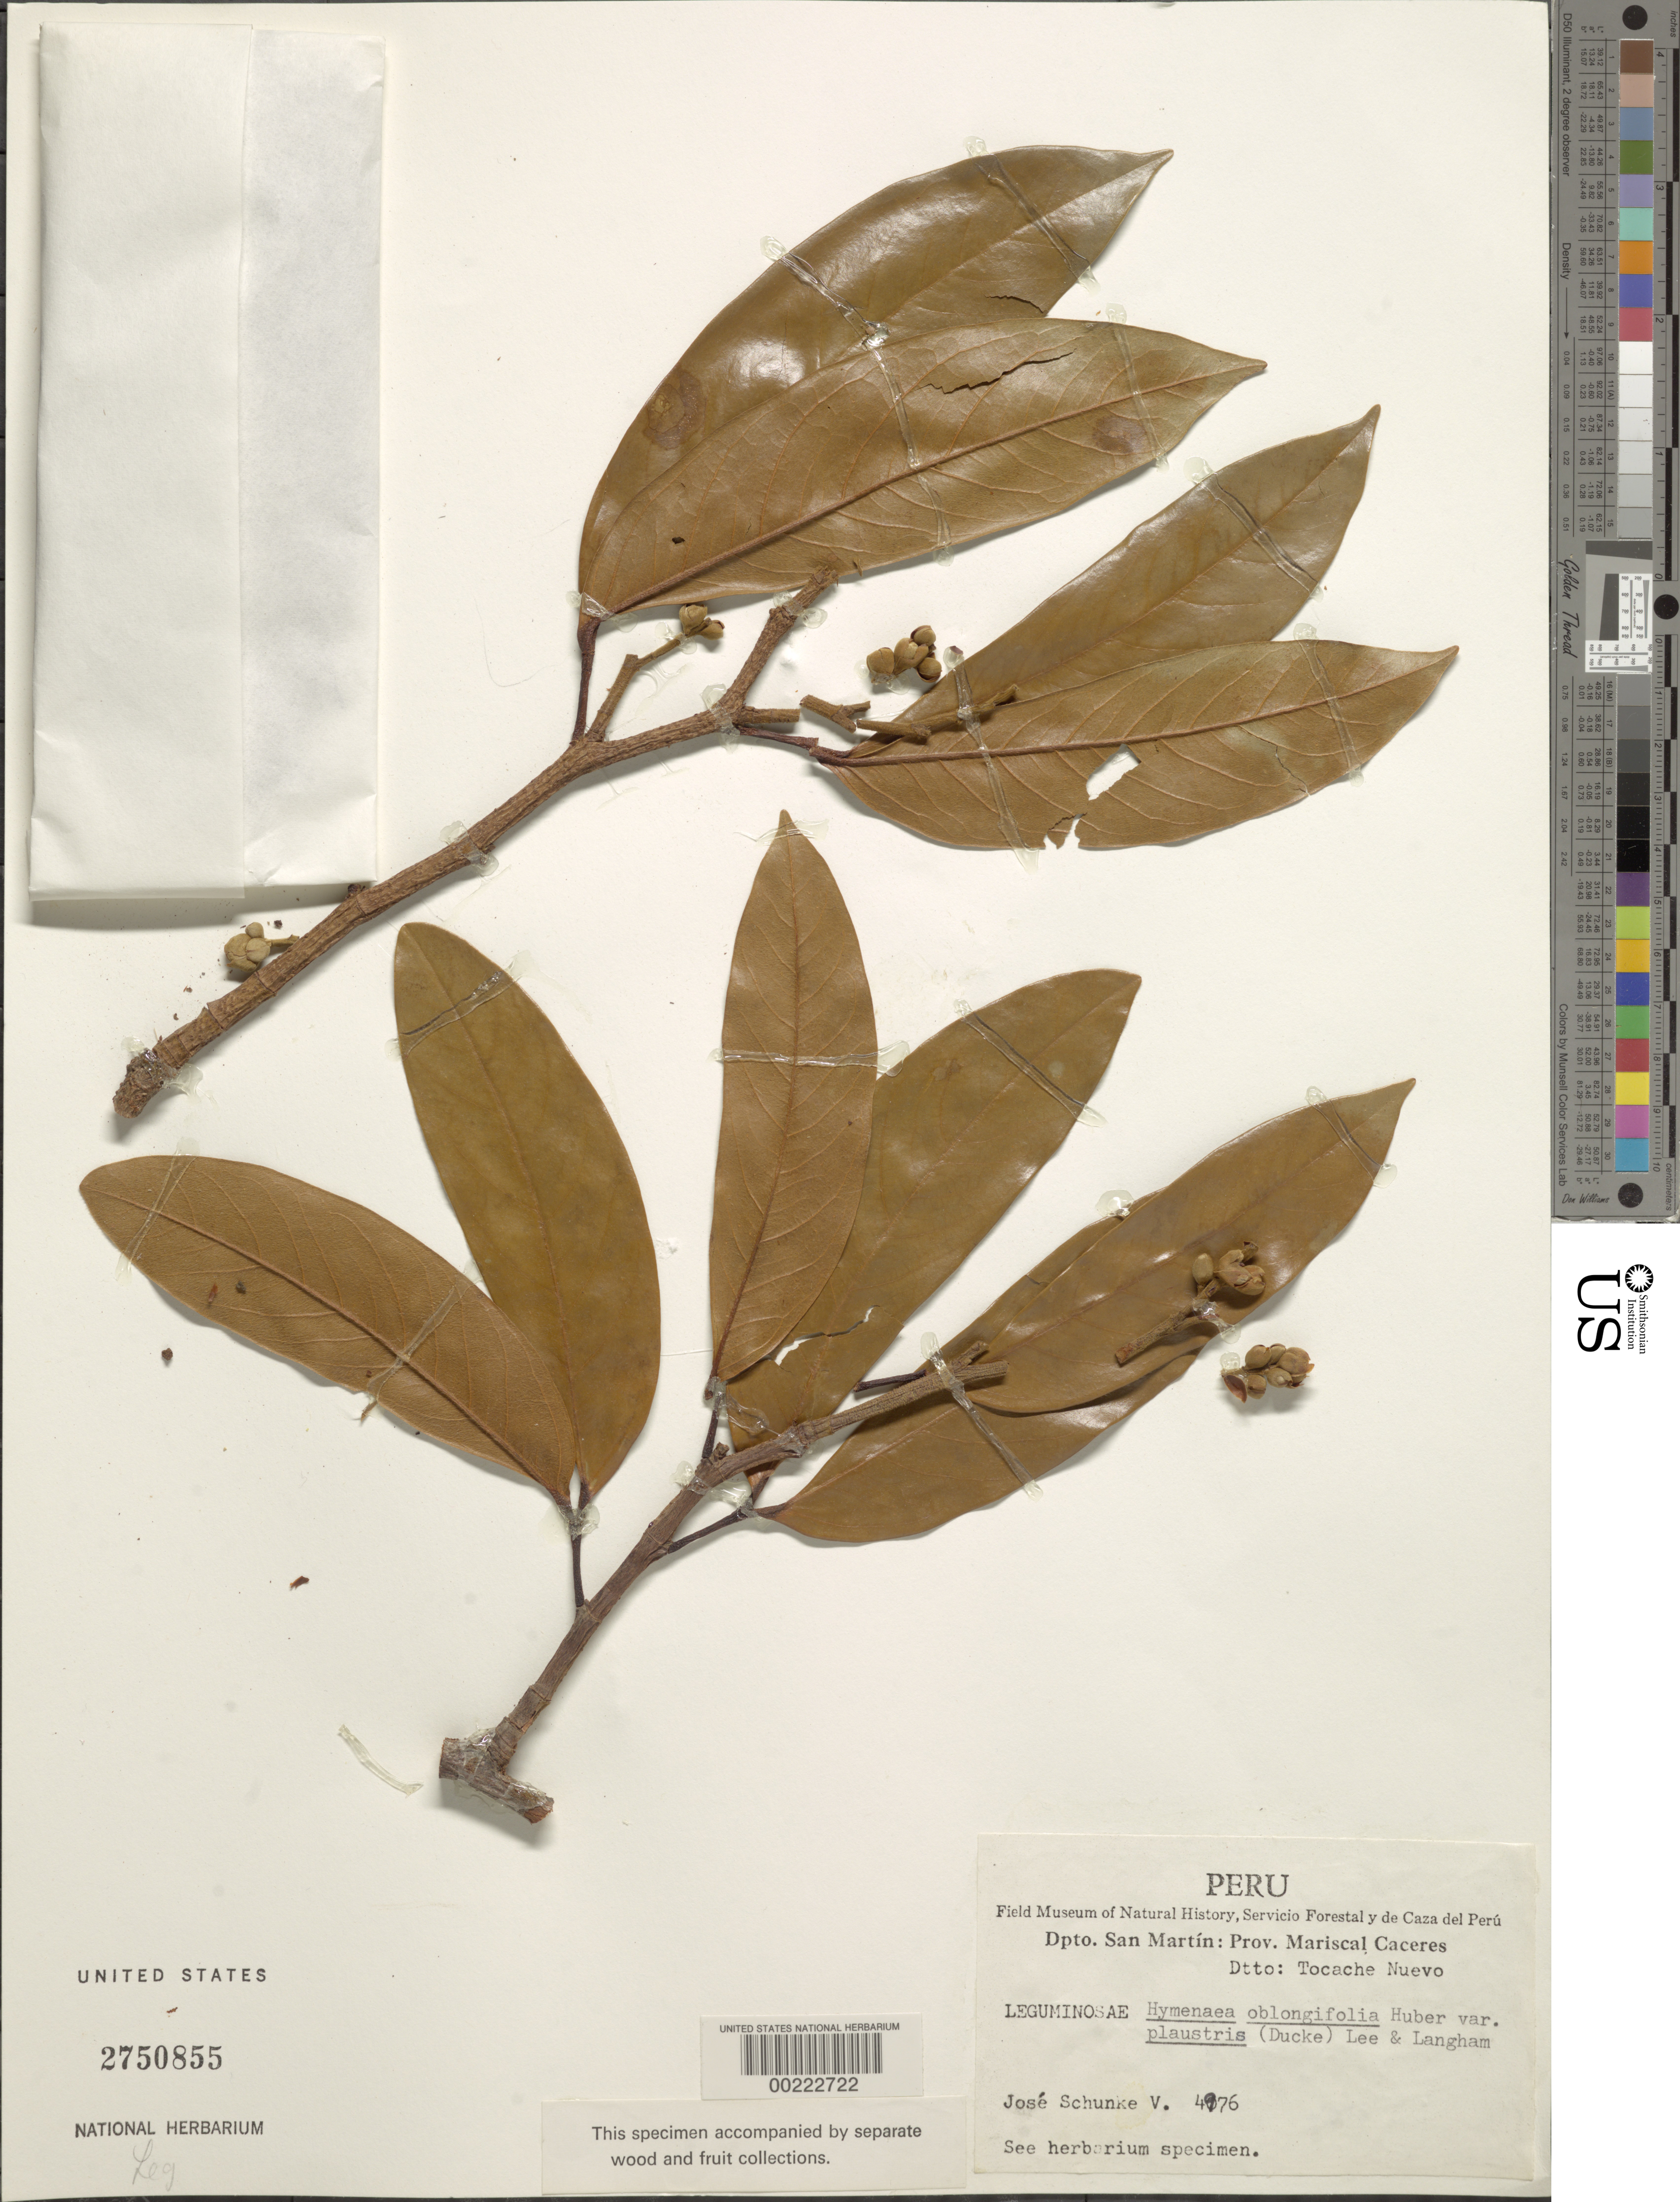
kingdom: Plantae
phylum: Tracheophyta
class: Magnoliopsida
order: Fabales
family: Fabaceae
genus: Hymenaea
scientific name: Hymenaea oblongifolia var. palustris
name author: (Ducke) Y.T. Lee & Langenh.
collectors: J. Schunke Vigo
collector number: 4976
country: Peru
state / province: San Martín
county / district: Mariscal Cáceres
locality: Toccache nuevo dtto.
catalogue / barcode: US 2750855